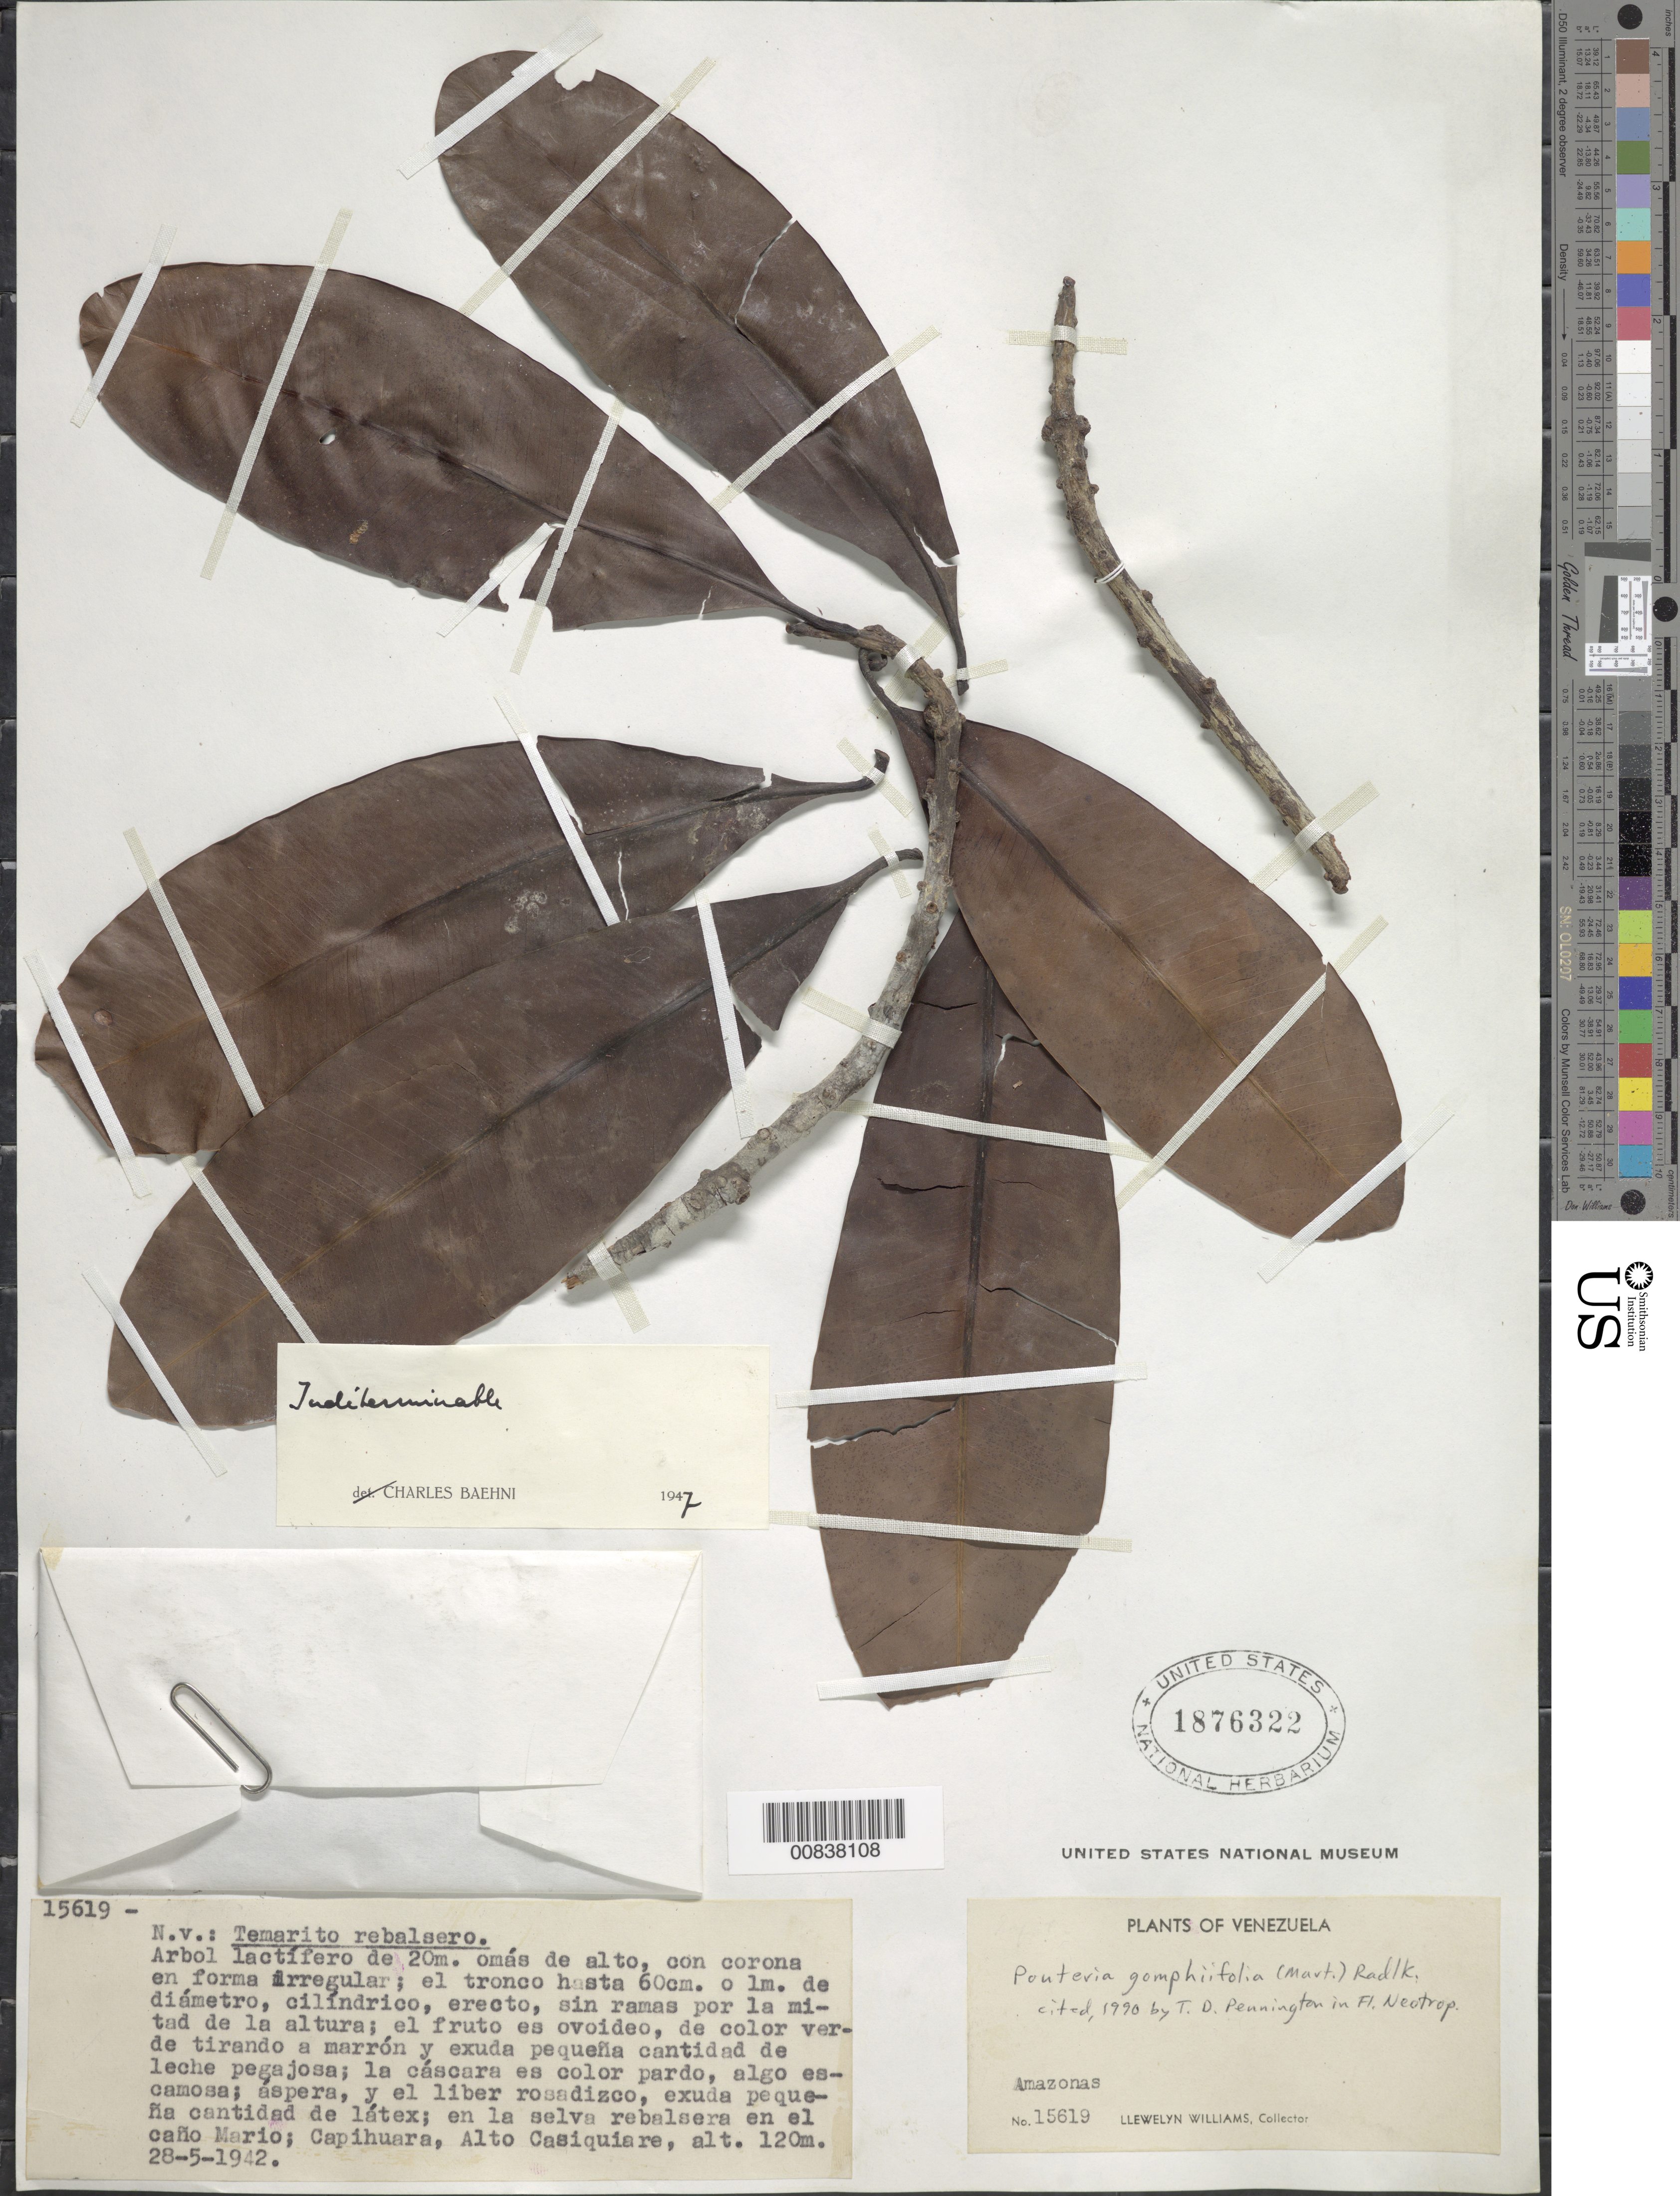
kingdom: Plantae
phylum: Tracheophyta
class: Magnoliopsida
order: Ericales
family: Sapotaceae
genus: Pouteria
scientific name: Pouteria gomphiifolia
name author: (Mart. ex Miq.) Radlk.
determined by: Pennington, T. D., (K)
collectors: Ll. Williams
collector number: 15619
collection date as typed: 28-May-42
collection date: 1942-05-28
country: Venezuela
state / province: Amazonas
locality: Capihuara, Alto Casiquiare, Caño Marío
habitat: Selva rebalsera en el cano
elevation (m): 120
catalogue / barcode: US 1876322